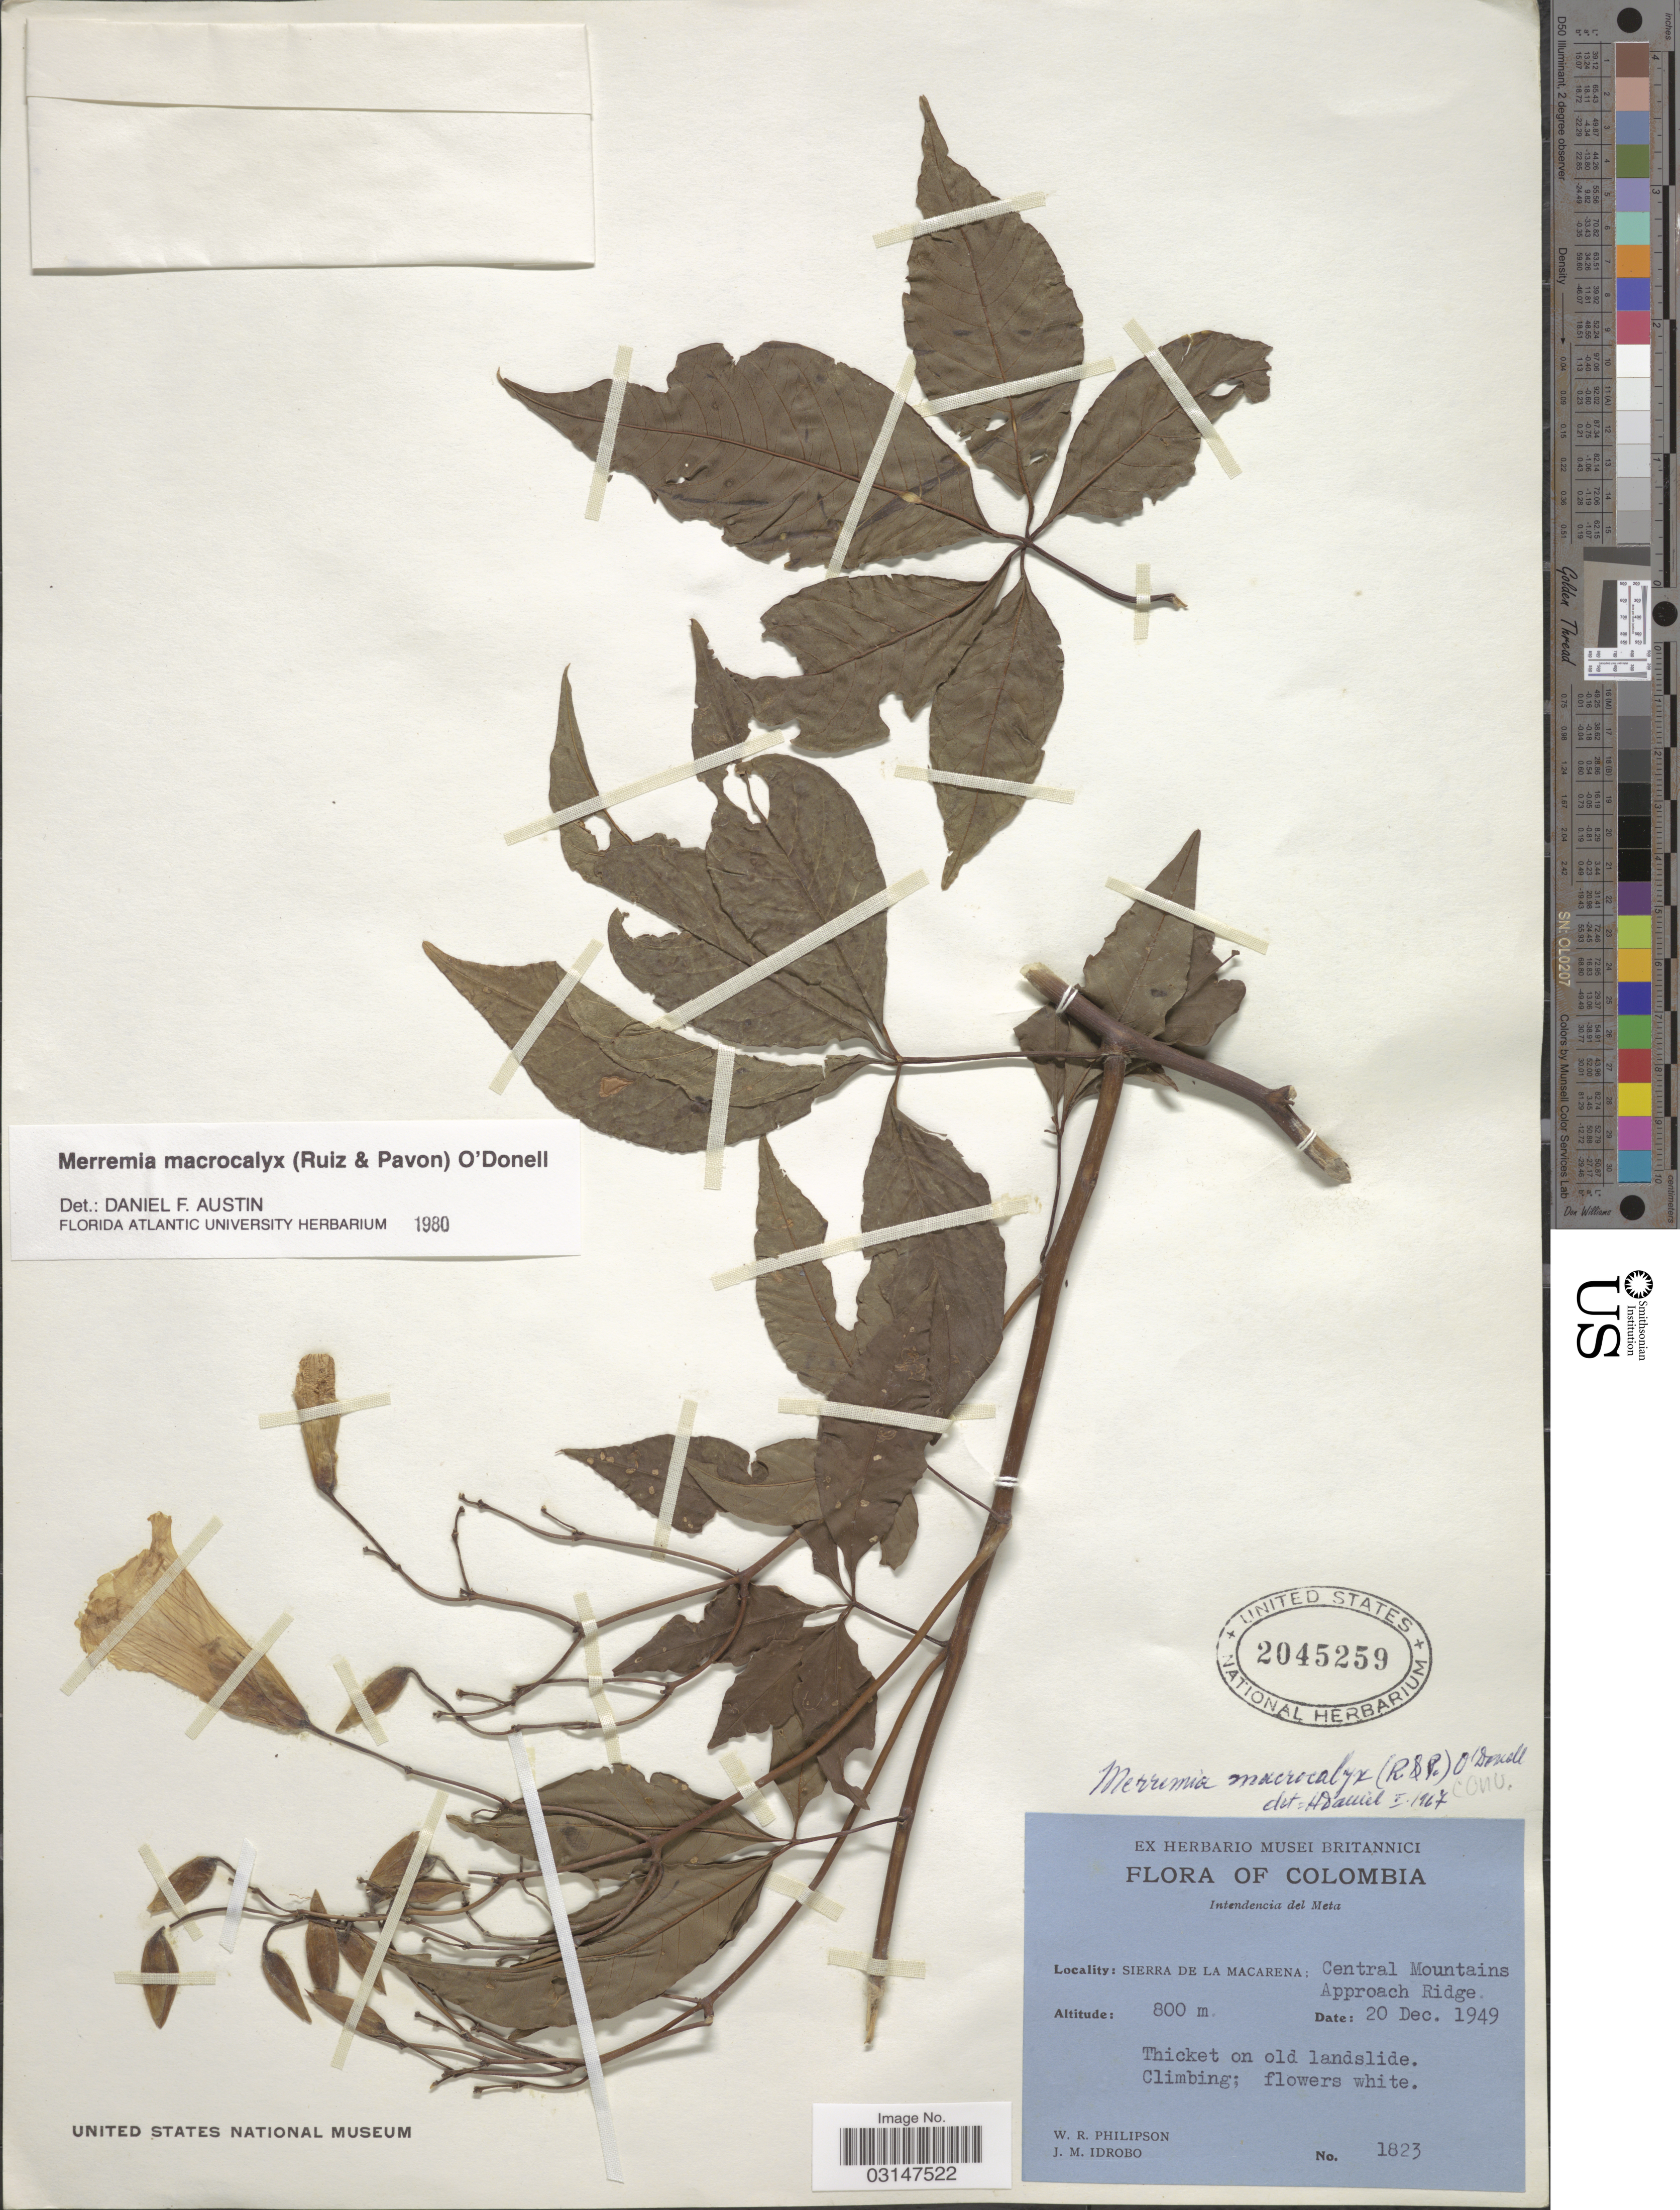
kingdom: Plantae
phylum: Tracheophyta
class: Magnoliopsida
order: Solanales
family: Convolvulaceae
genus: Distimake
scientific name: Distimake macrocalyx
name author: (Ruiz & Pav.) A. R. Simões & Staples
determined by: Strong, Mark T., (BOT), Smithsonian Institution - National Museum of Natural History (UNITED STATES)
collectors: W. R. Philipson & J. M. Idrobo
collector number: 1823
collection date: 1949-12-20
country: Colombia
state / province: Meta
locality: Intendencia del Meta, Sierra de la Macarena: Central Mountains Approach Ridge.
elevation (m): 800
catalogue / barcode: US 2045259